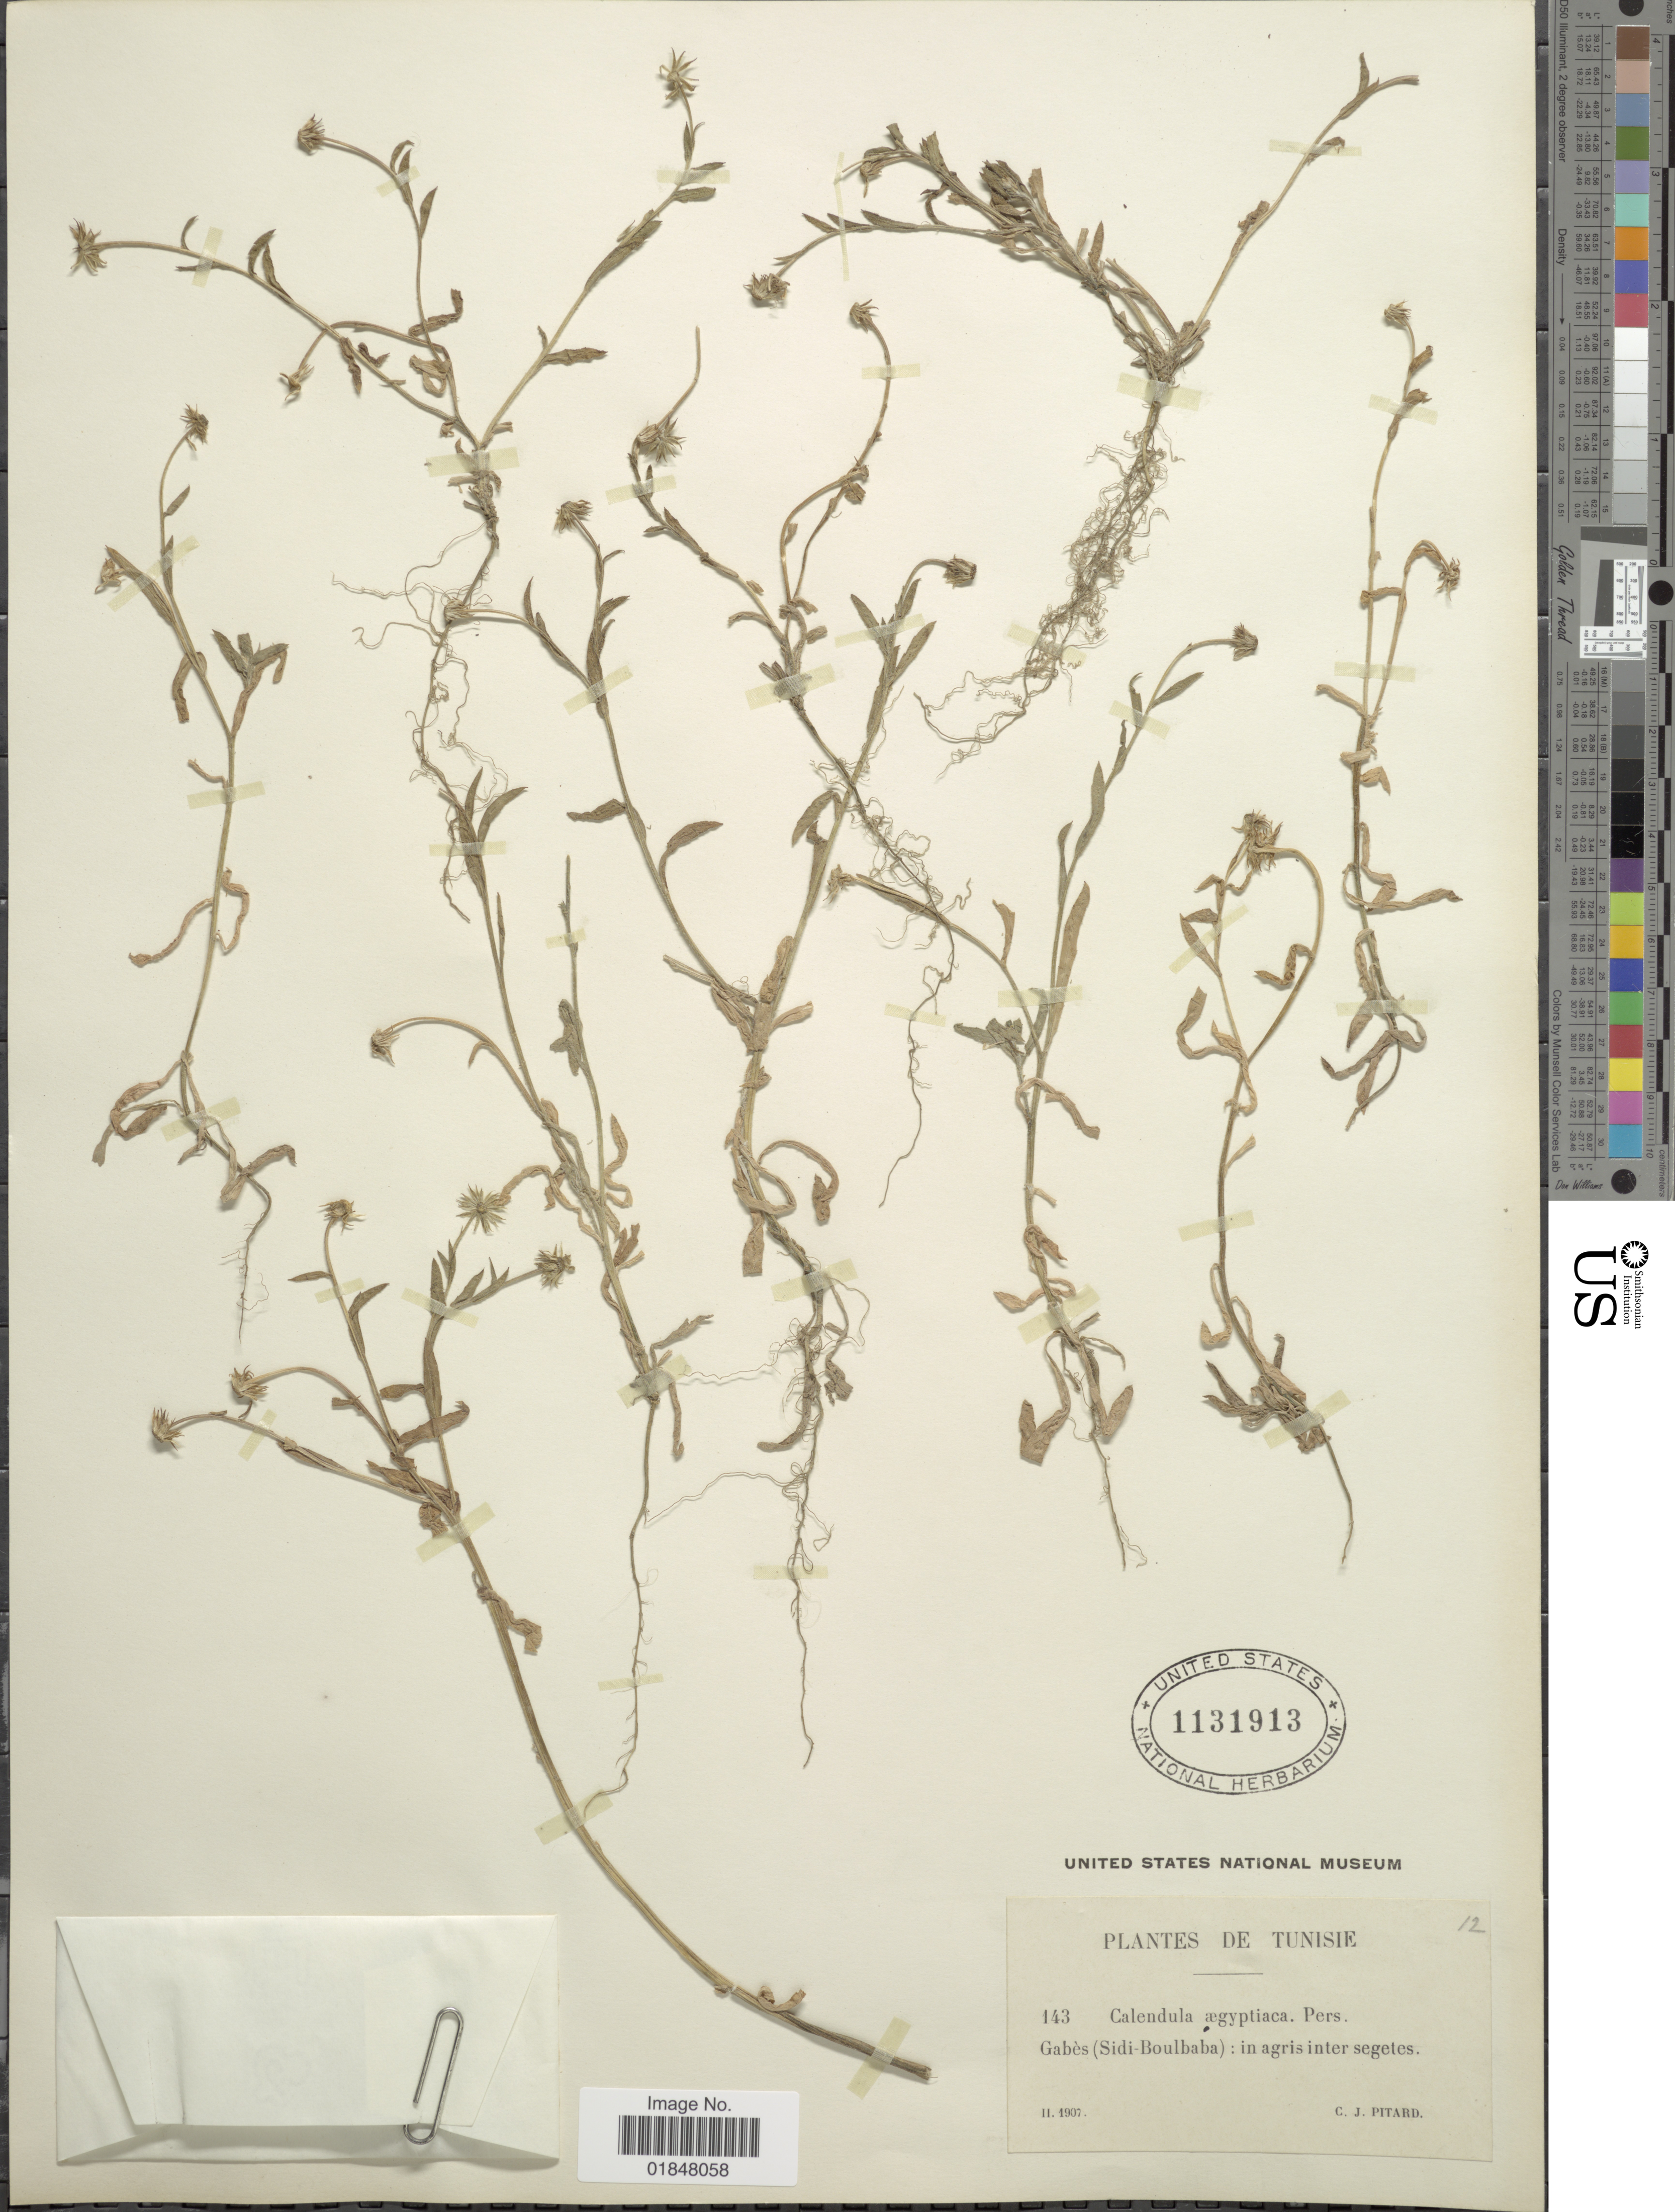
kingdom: Plantae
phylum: Tracheophyta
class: Magnoliopsida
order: Asterales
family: Asteraceae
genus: Calendula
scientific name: Calendula arvensis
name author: L.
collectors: C. Pitard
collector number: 143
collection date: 1907-02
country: Tunisia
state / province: Gabès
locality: (Sidi-Boulbaba): in agris inter segetes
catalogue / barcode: US 1131913